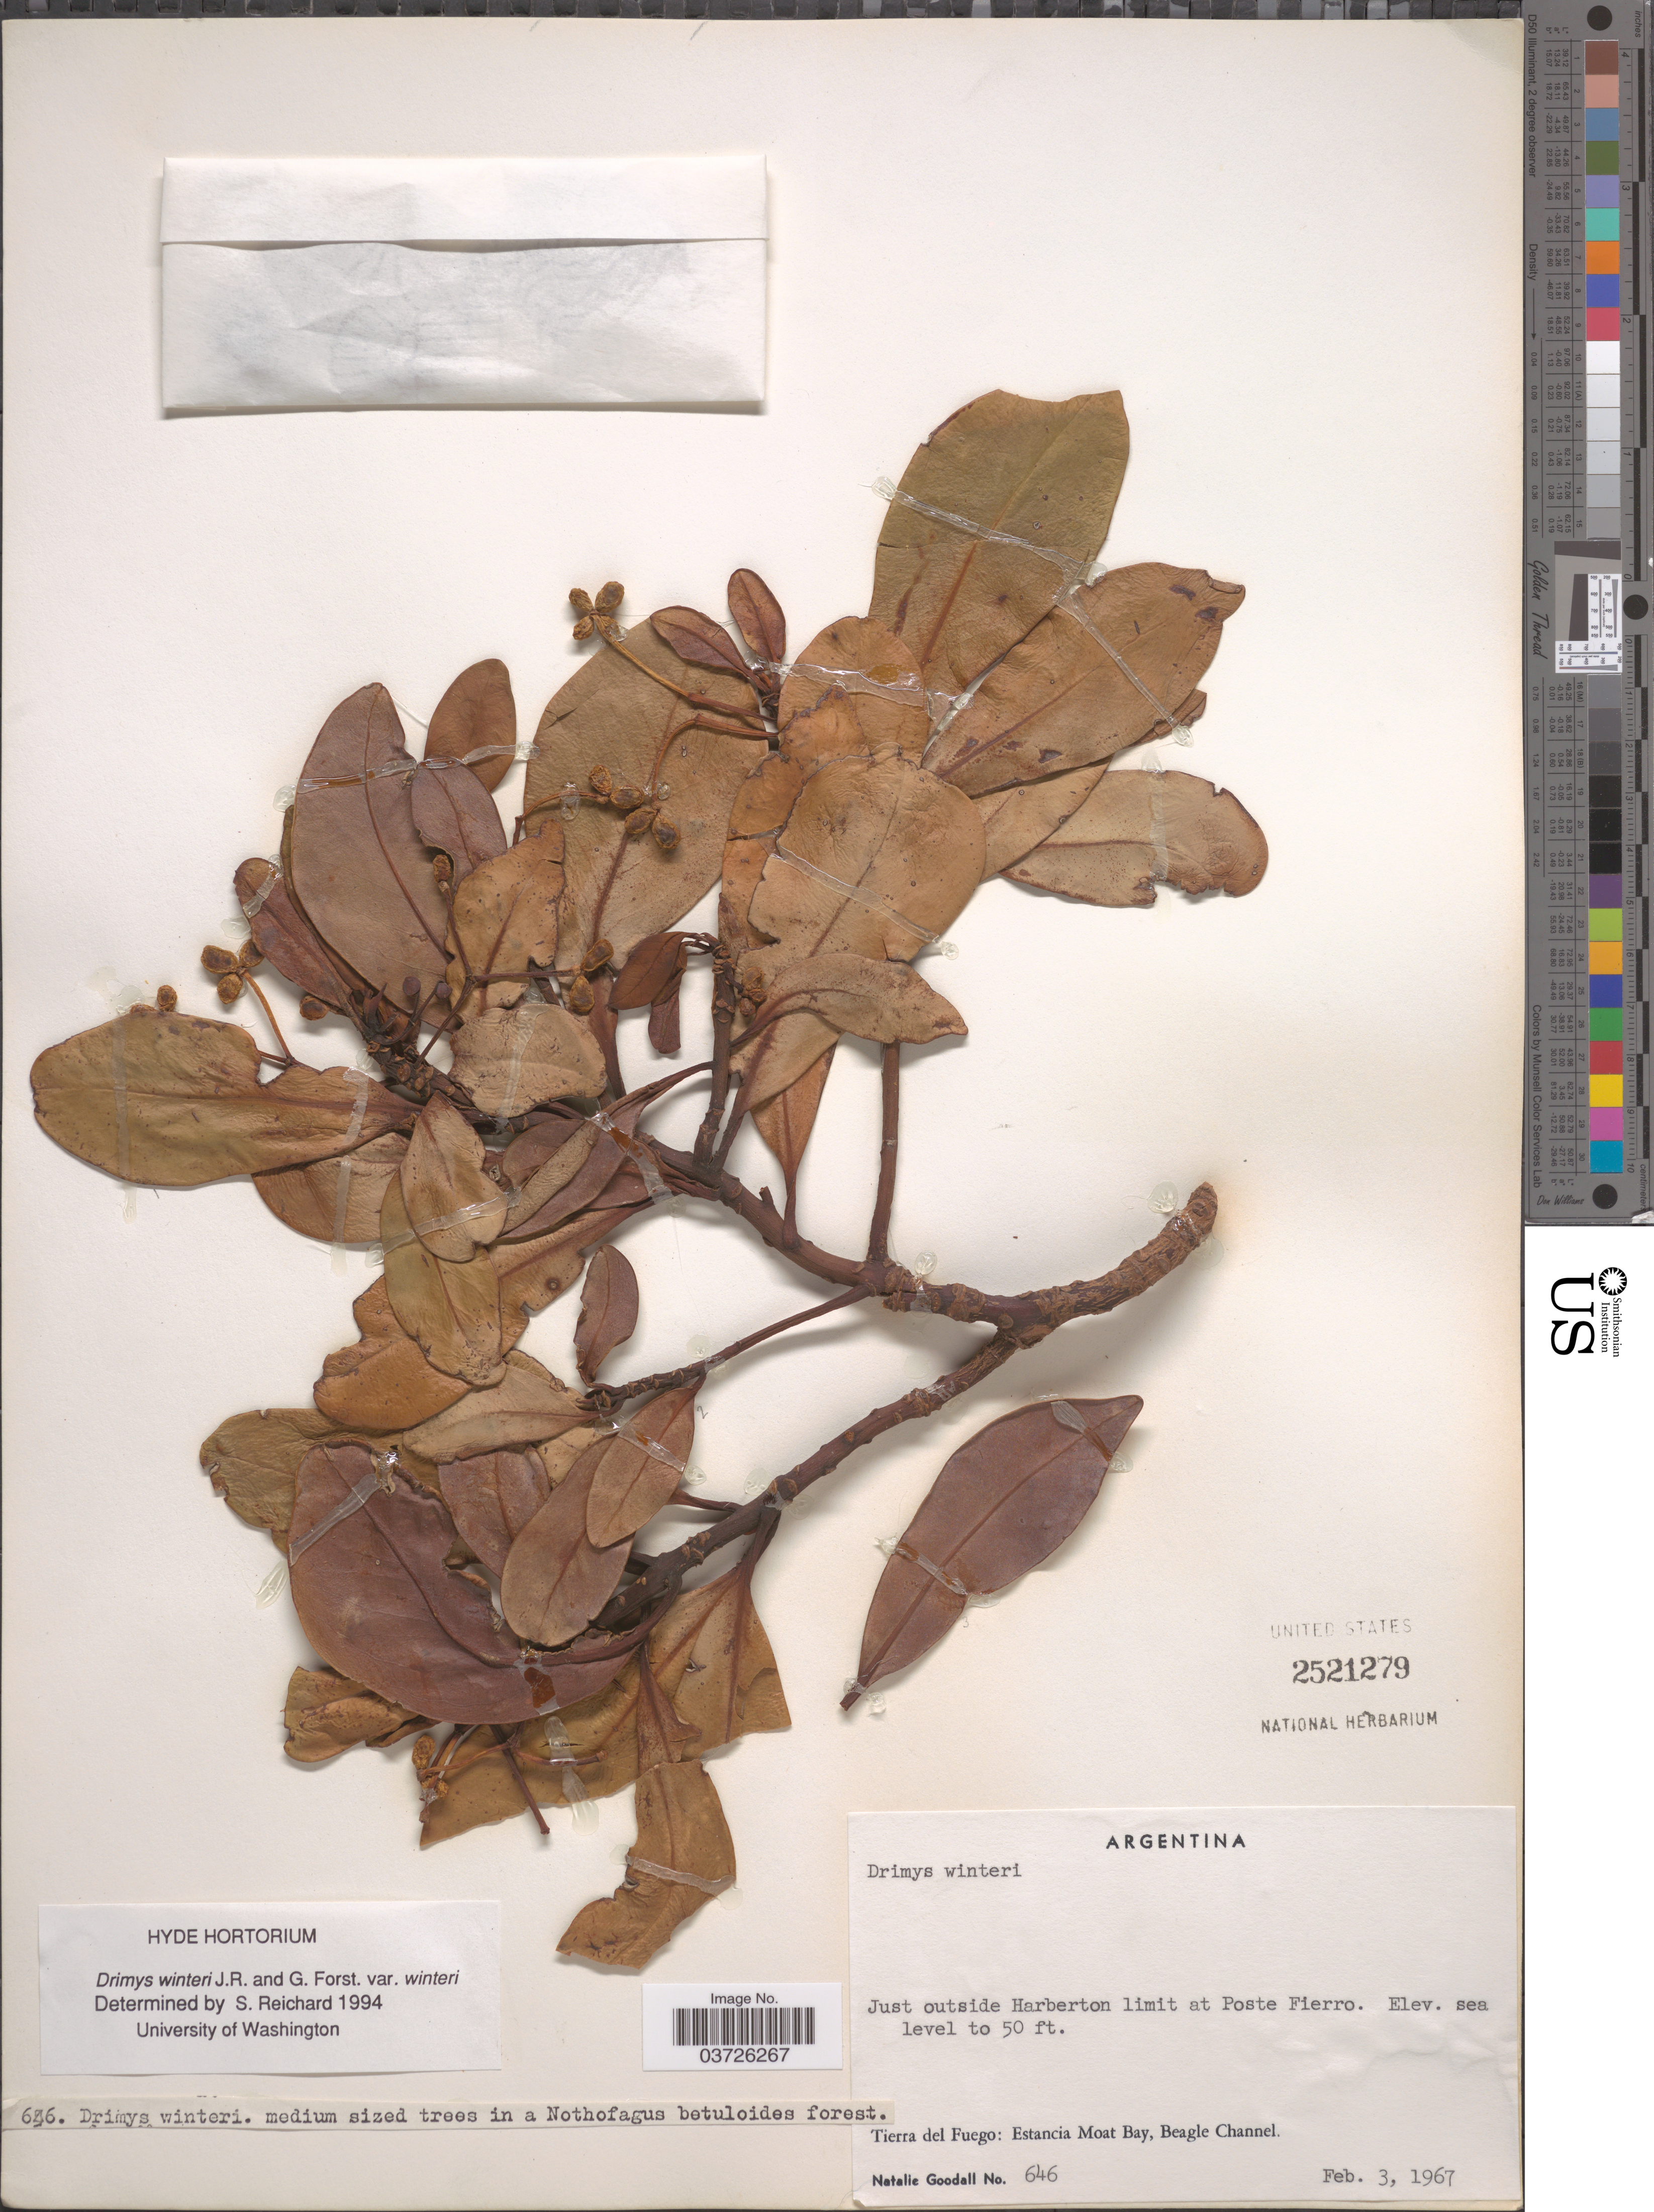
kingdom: Plantae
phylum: Tracheophyta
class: Magnoliopsida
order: Canellales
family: Winteraceae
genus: Drimys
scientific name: Drimys winteri var. winteri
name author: J.R. Forst. & G. Forst.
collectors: N. Goodall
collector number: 646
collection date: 1967-02-03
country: Argentina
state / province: Tierra del Fuego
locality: Just outside Harberton limit at Poste Fierro. Estancia Moat Bay, Beagle Channel.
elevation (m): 0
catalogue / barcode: US 2521279